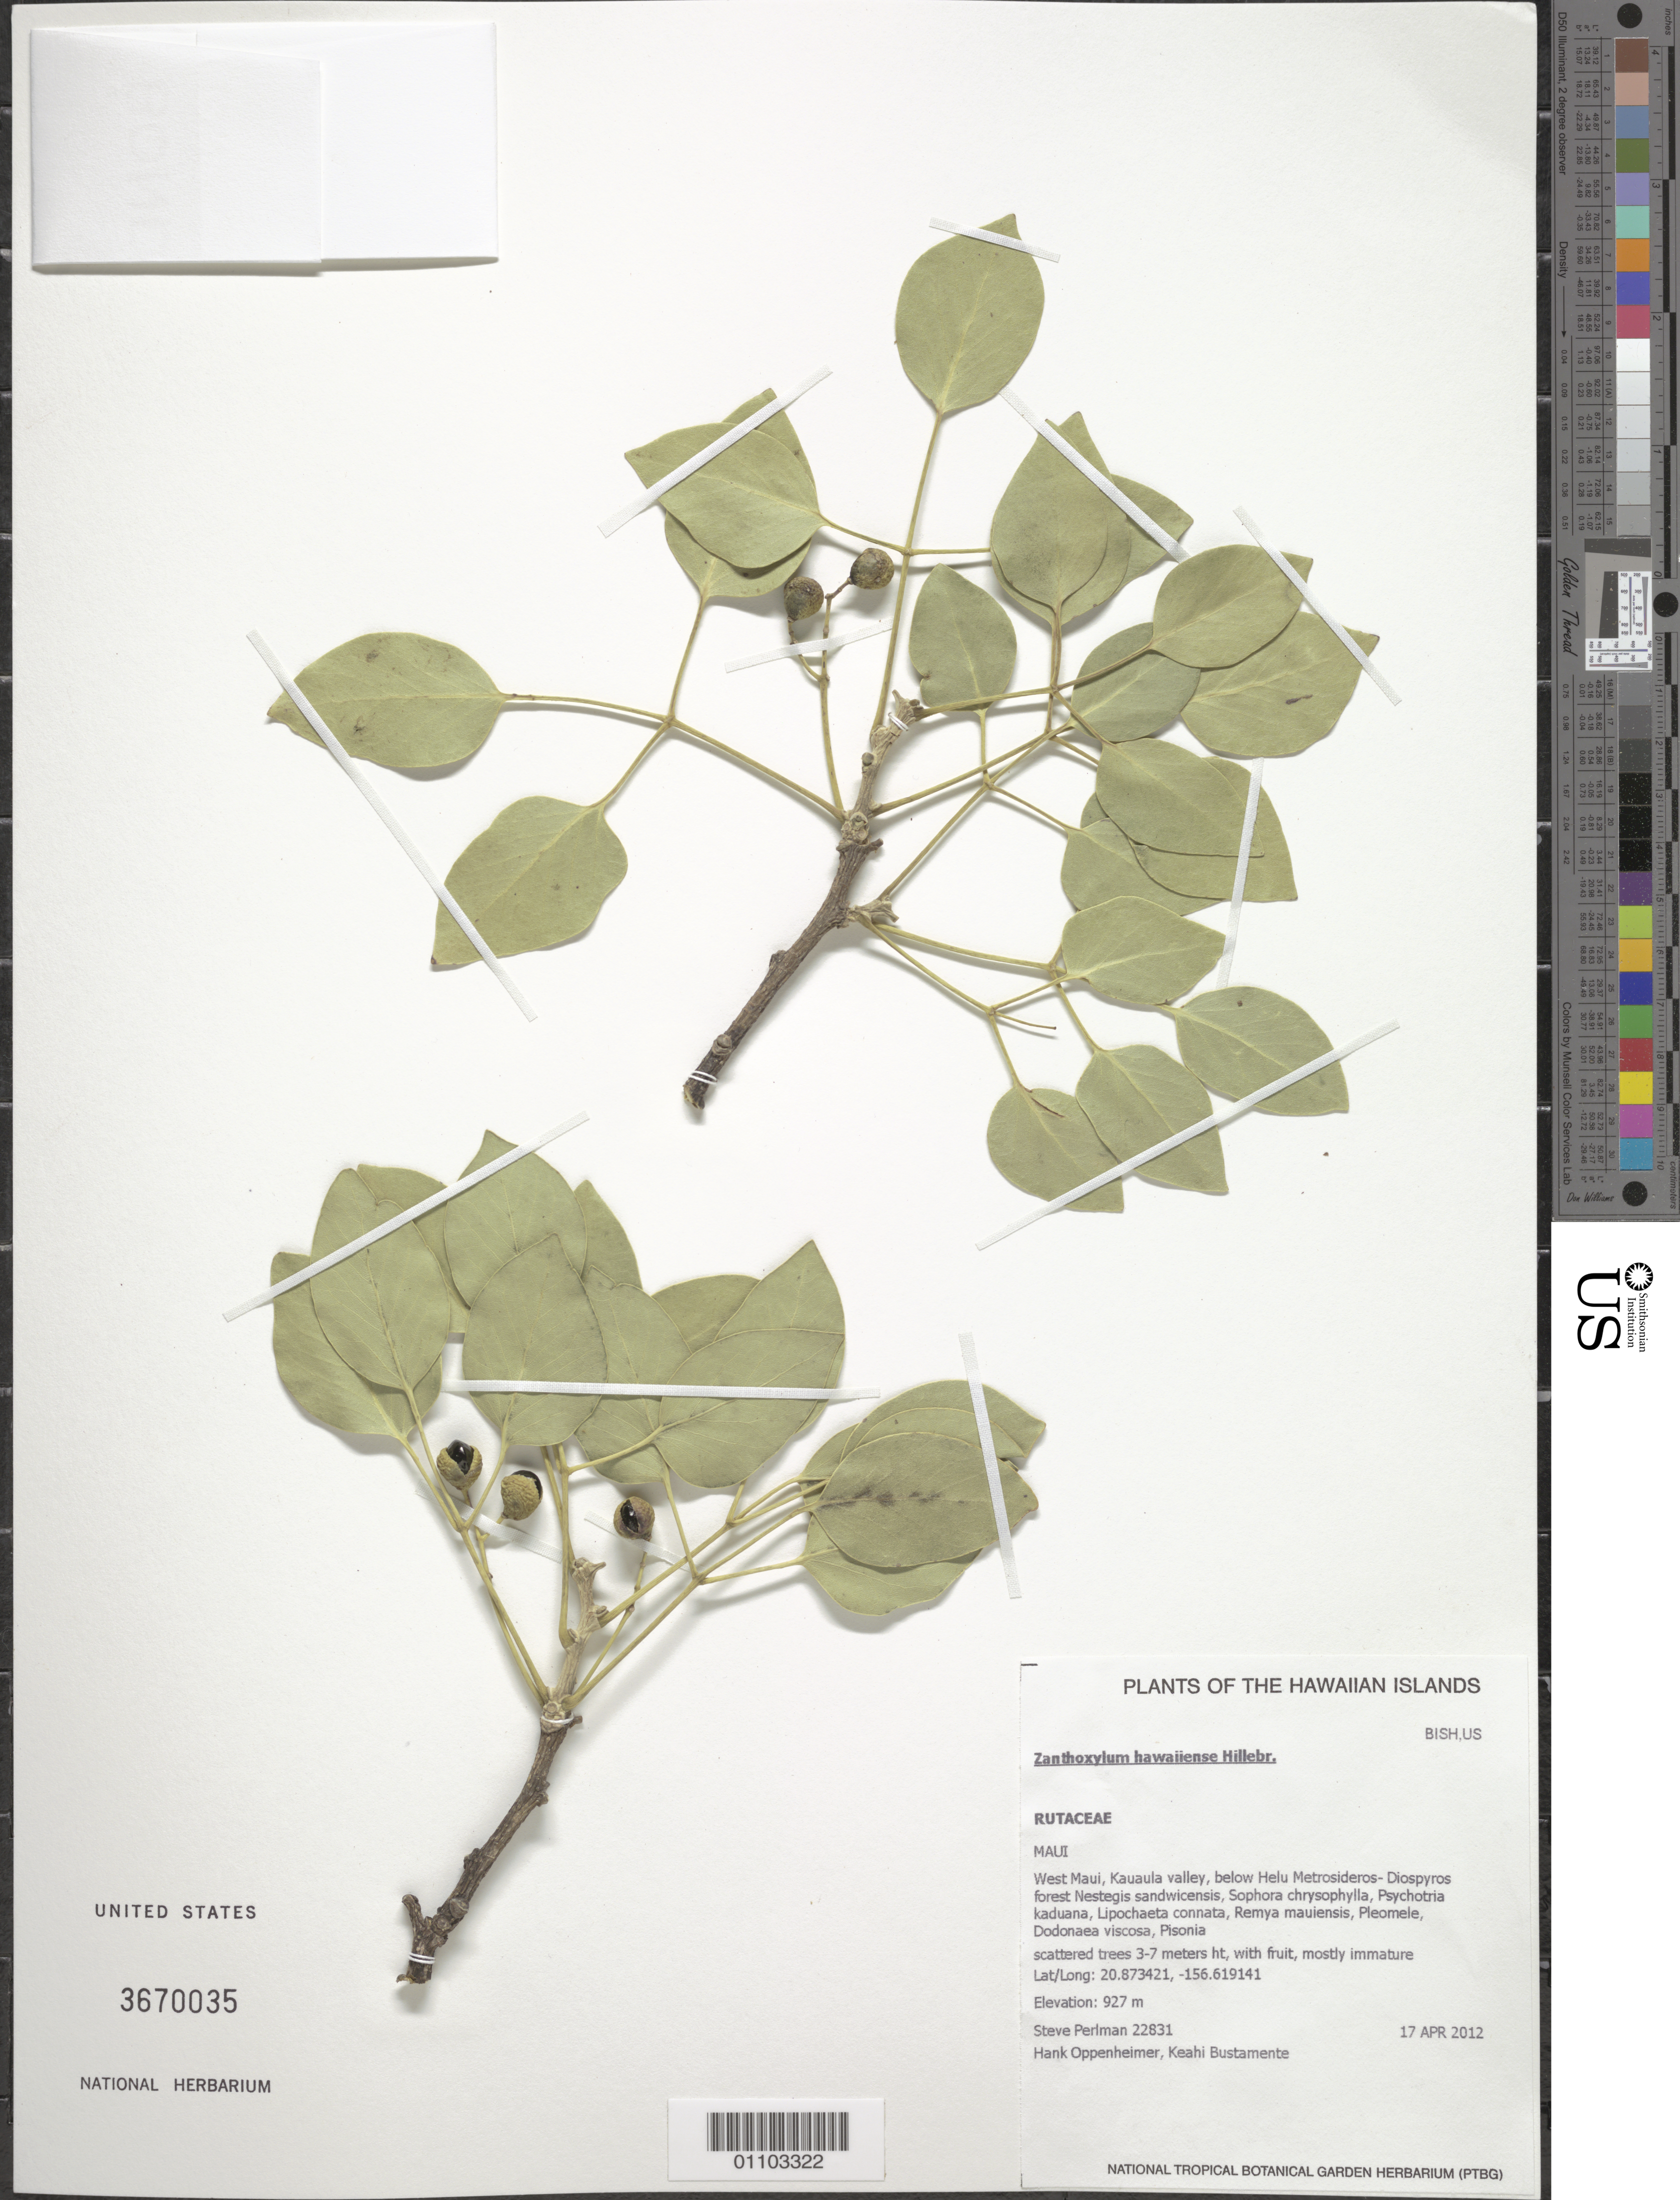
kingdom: Plantae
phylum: Tracheophyta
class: Magnoliopsida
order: Sapindales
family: Rutaceae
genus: Zanthoxylum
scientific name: Zanthoxylum hawaiiense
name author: Hillebr.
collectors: S. P. Perlman, H. Oppenheimer & K. M. Bustamente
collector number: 22831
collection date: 2012-04-17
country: United States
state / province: Hawaii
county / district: Maui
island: Maui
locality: Maui, Lahaina Distreict. Kauaula valley, south slope, below Helu summit, west Maui.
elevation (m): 927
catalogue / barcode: US 3670035